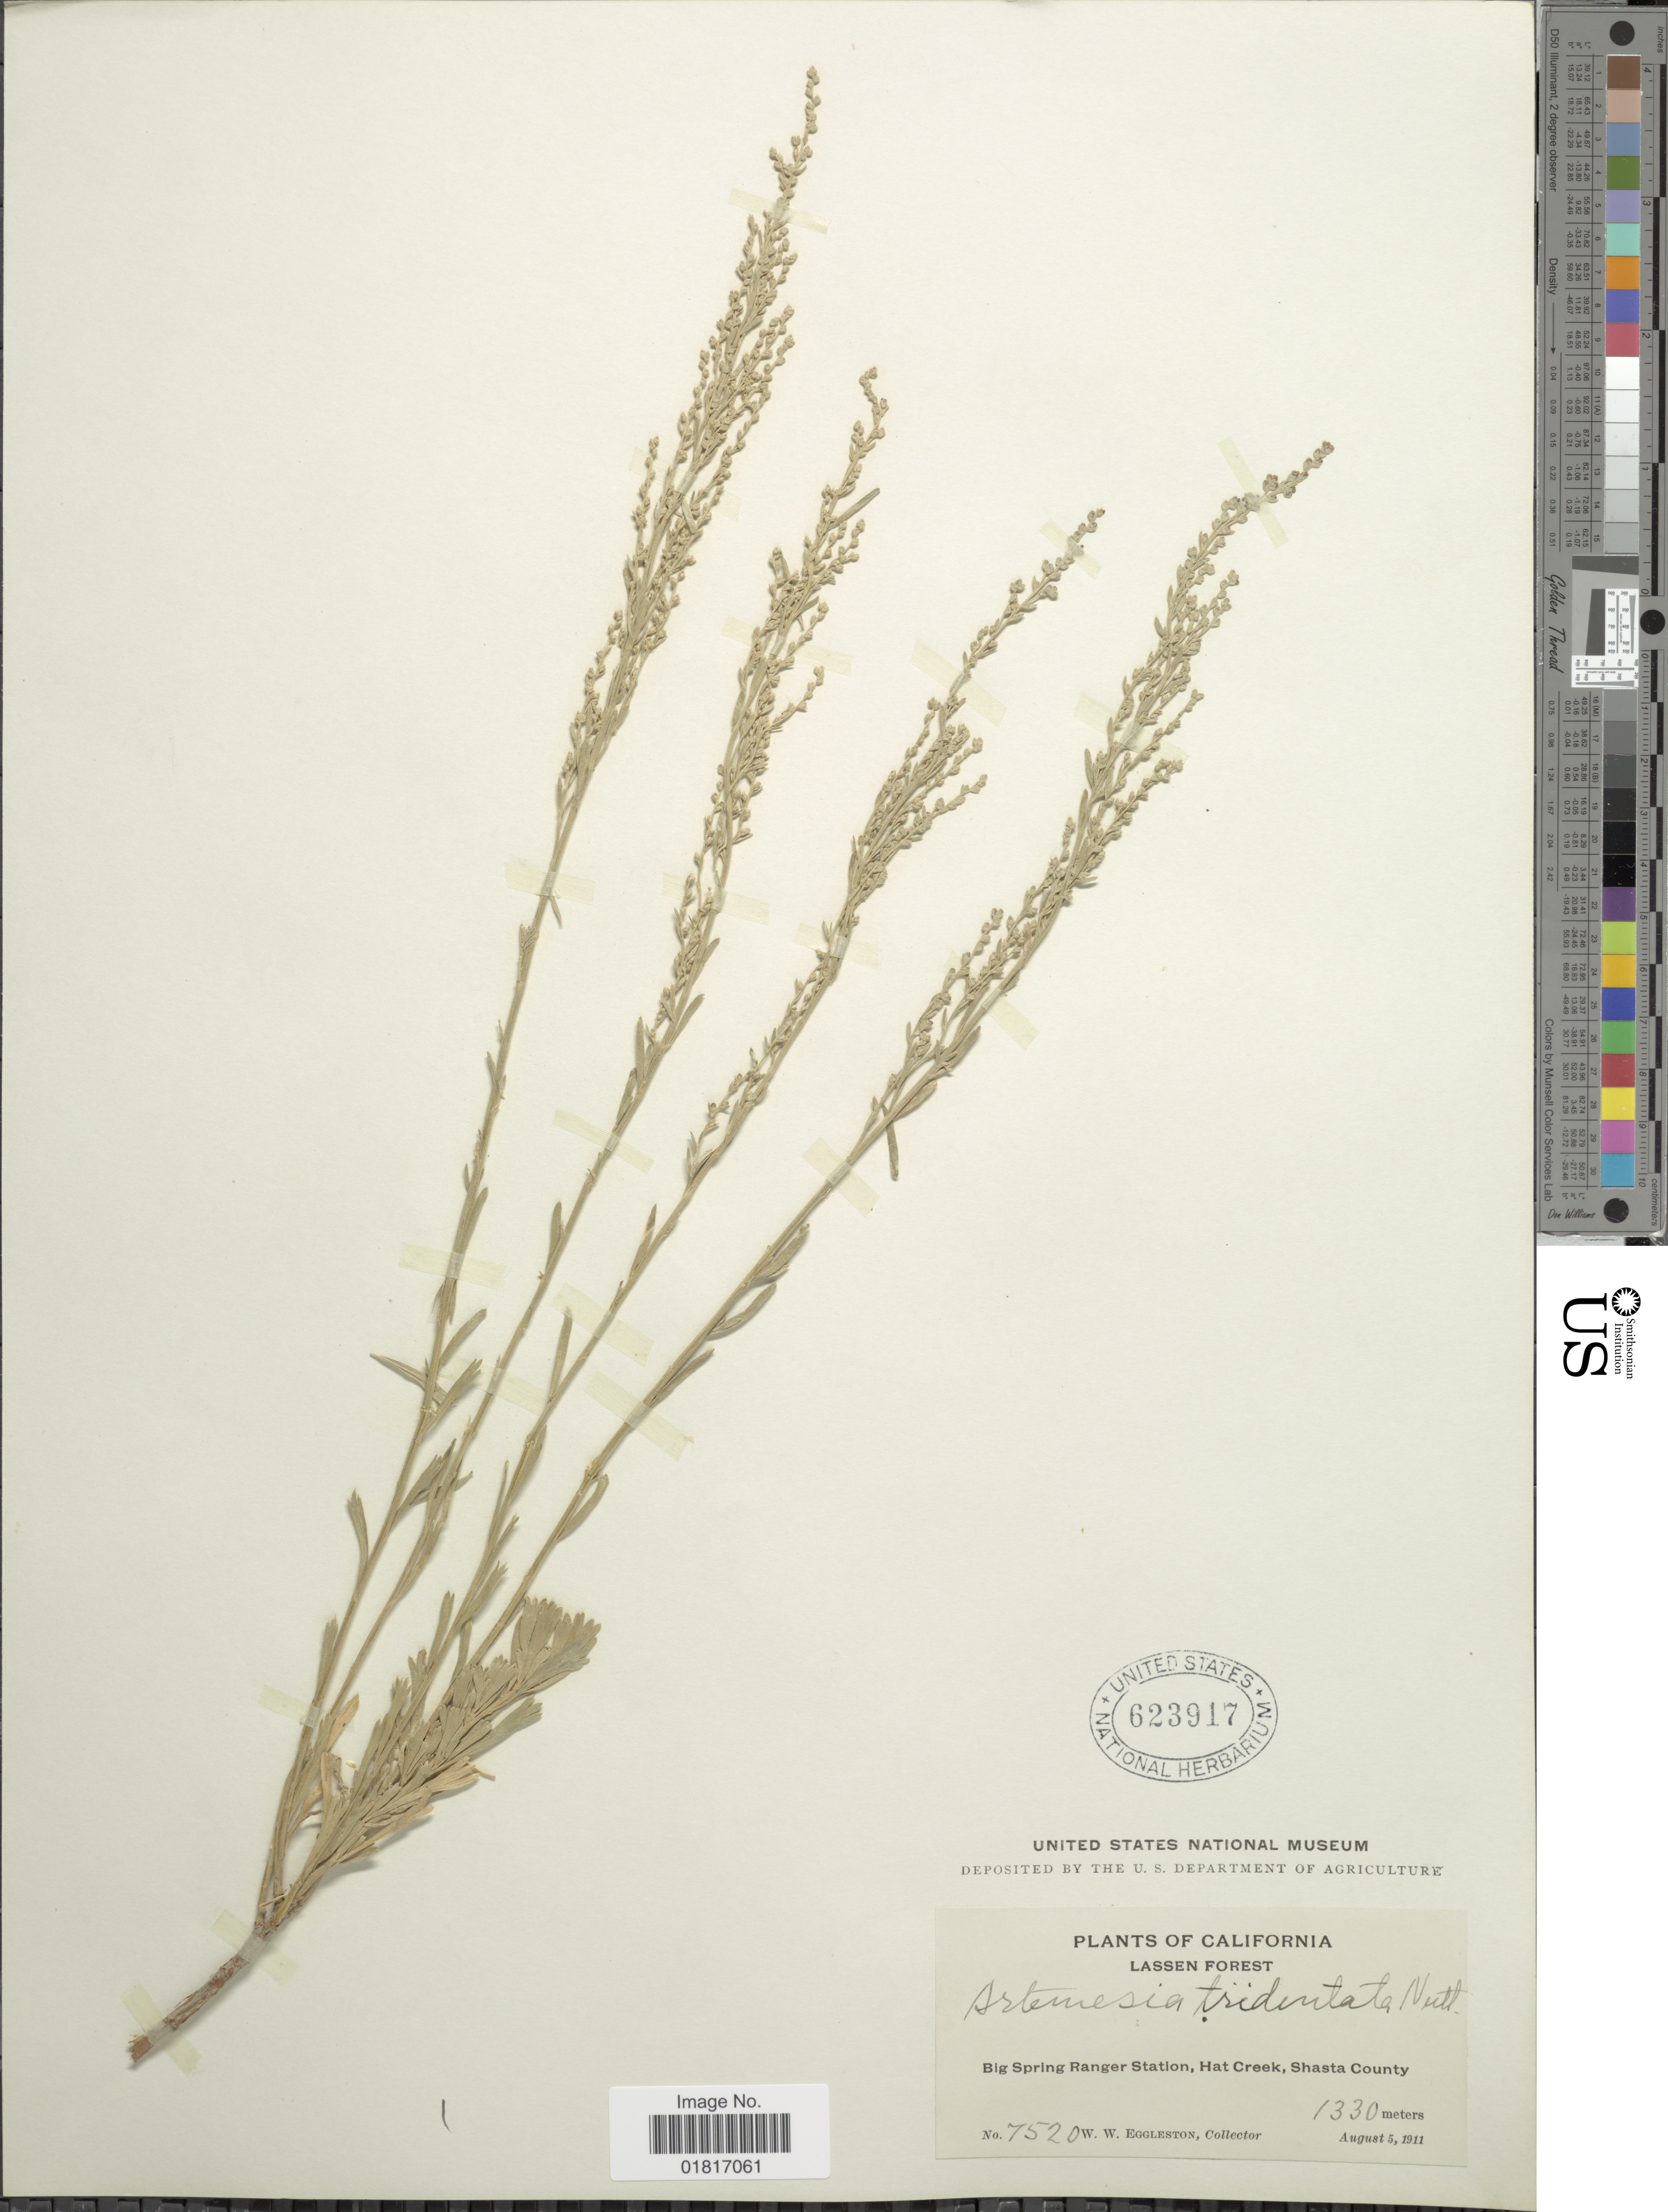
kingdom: Plantae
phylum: Tracheophyta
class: Magnoliopsida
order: Asterales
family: Asteraceae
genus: Artemisia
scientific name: Artemisia tridentata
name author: Nutt.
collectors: W. W. Eggleston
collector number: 7520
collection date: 1911-08-05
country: United States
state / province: California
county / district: Shasta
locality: Lassen Forest, Big Spring Ranger Station, Hat Creek, Shasta County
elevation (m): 1330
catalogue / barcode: US 623917